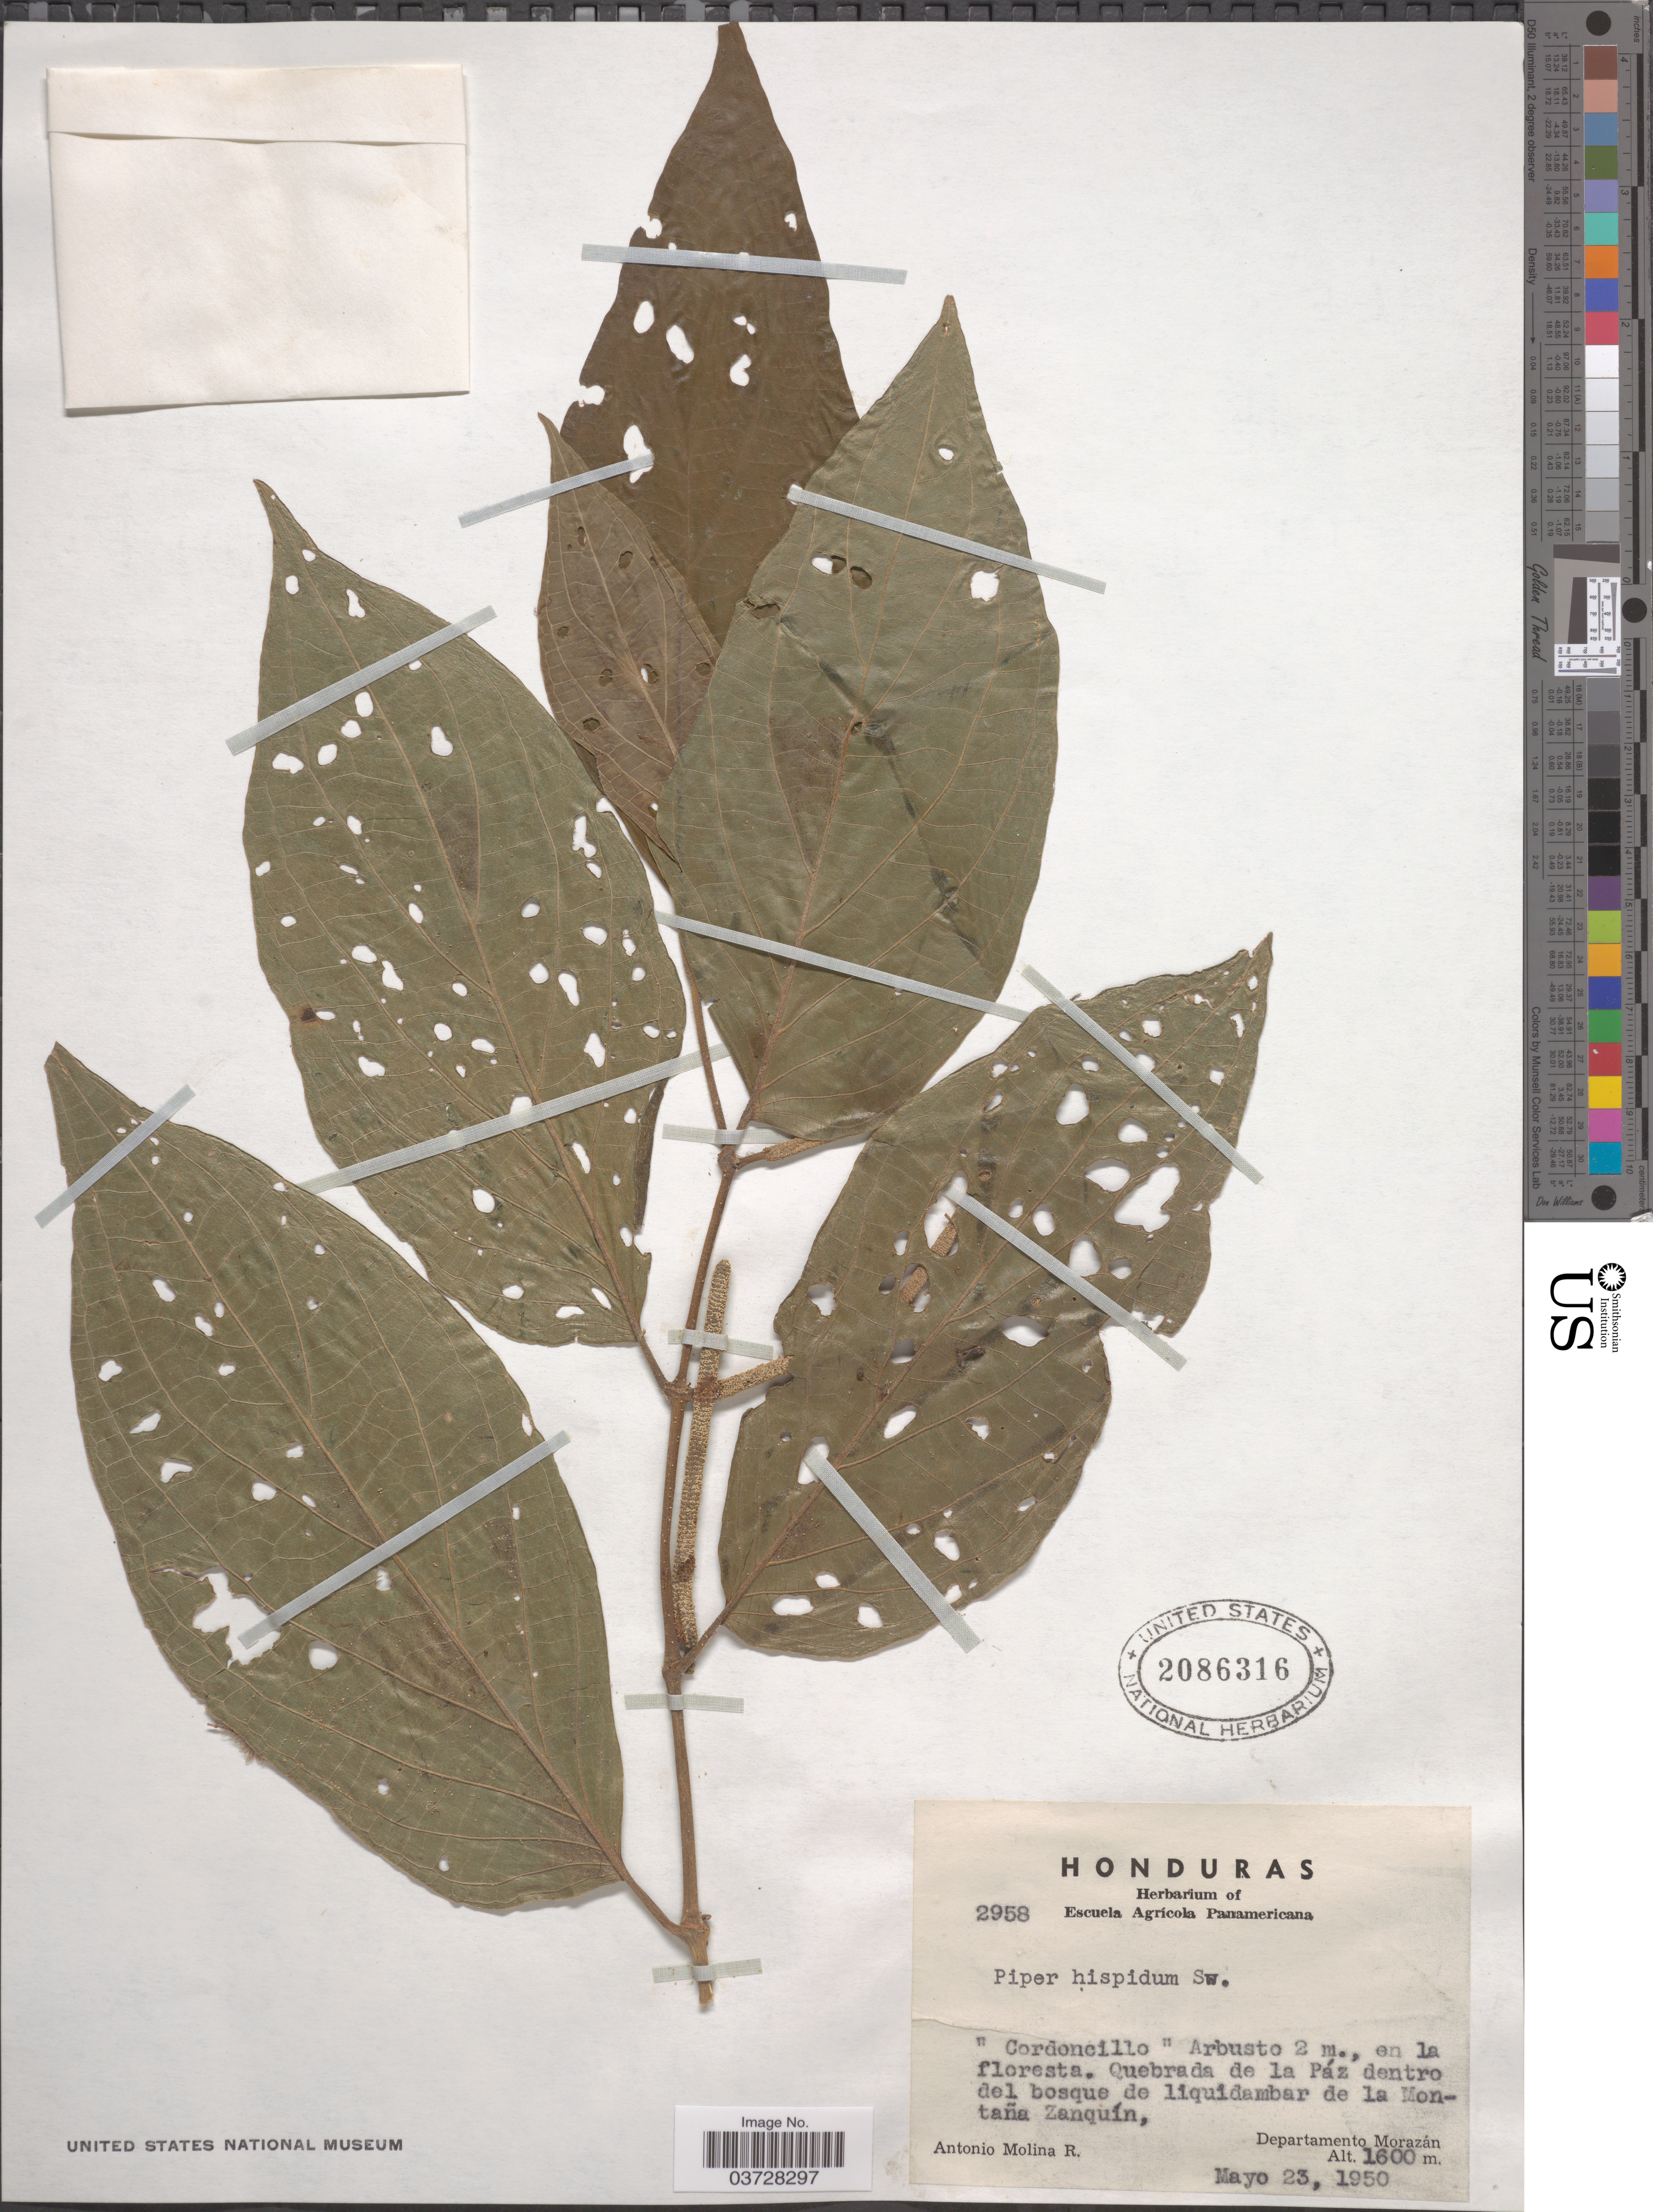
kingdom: Plantae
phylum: Tracheophyta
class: Magnoliopsida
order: Piperales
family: Piperaceae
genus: Piper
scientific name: Piper hispidum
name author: Sw.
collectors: A. Molina R.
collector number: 2958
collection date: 1950-05-23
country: Honduras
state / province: Fco. Morazán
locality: Quebrada de la Páz dentro del bosque de liquidambar de la Montaña Zanquín, Departamento Morazán.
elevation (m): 1600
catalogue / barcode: US 2086316